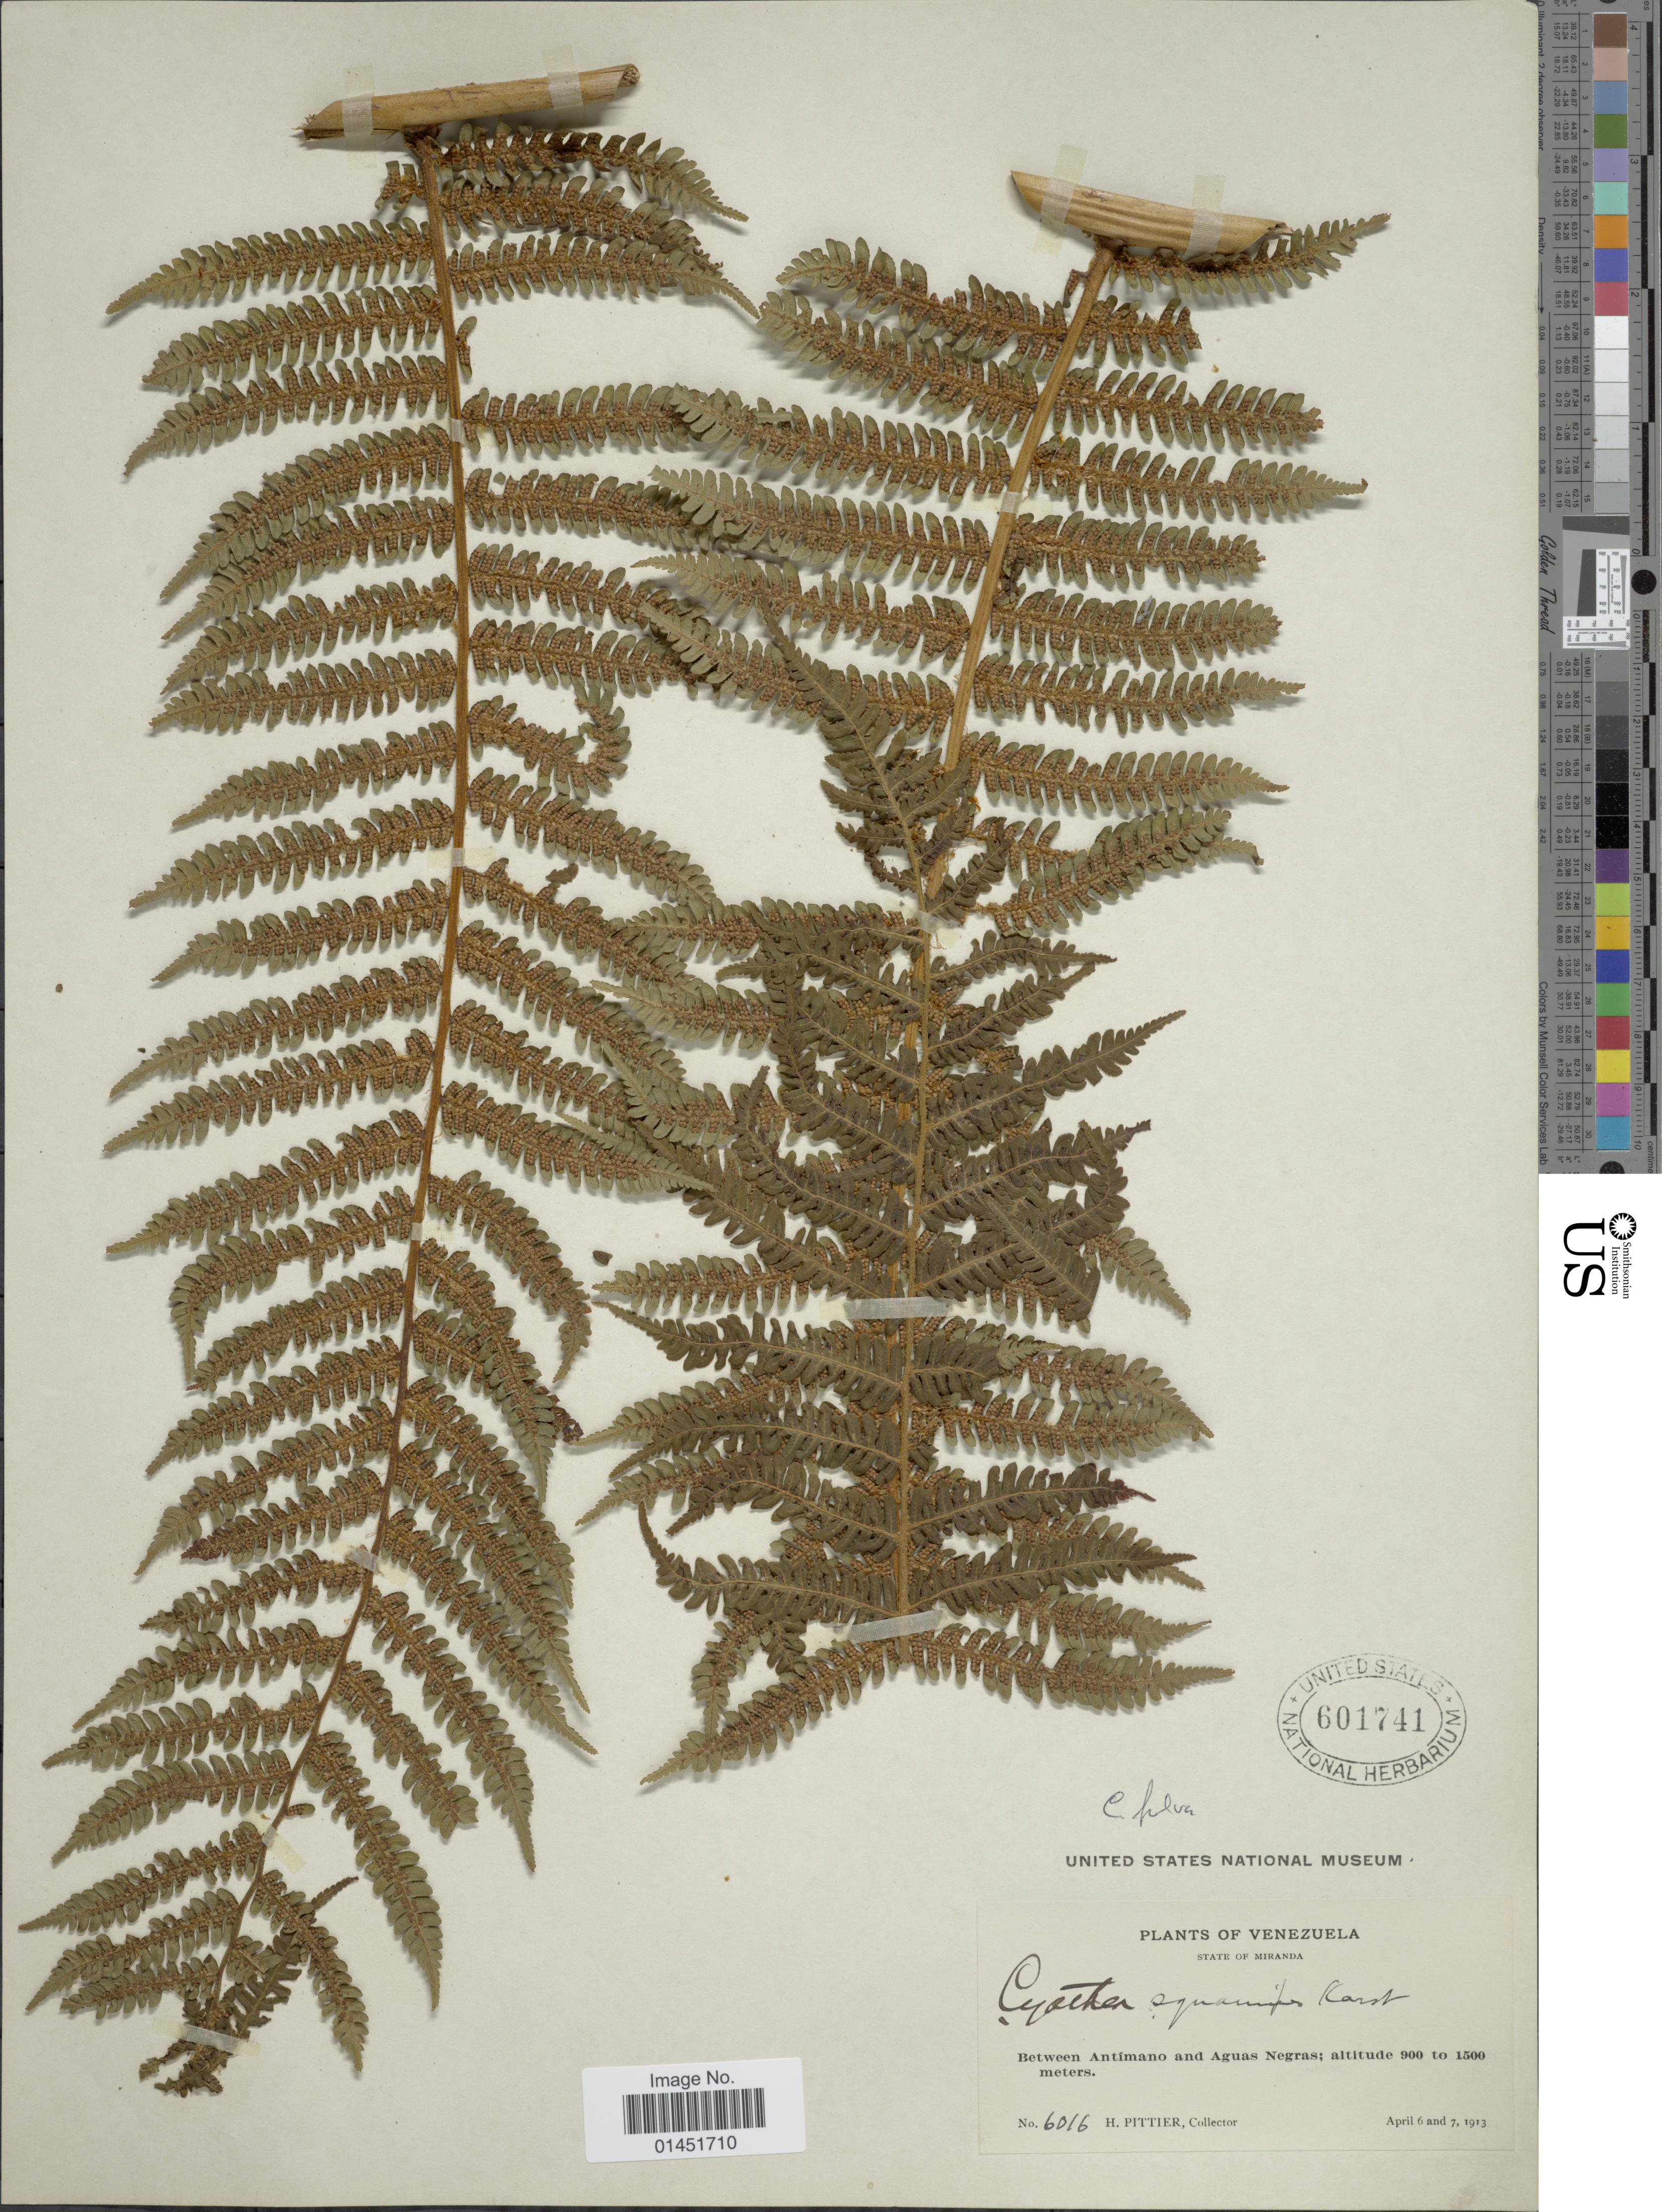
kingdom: Plantae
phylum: Tracheophyta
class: Polypodiopsida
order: Cyatheales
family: Cyatheaceae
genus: Cyathea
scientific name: Cyathea fulva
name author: (M. Martens & Galeotti) Fée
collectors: H. F. Pittier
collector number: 6016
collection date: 1913-04-06/1913-04-07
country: Venezuela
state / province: Miranda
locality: Between Antimano and Aguas Negras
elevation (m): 900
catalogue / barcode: US 601741